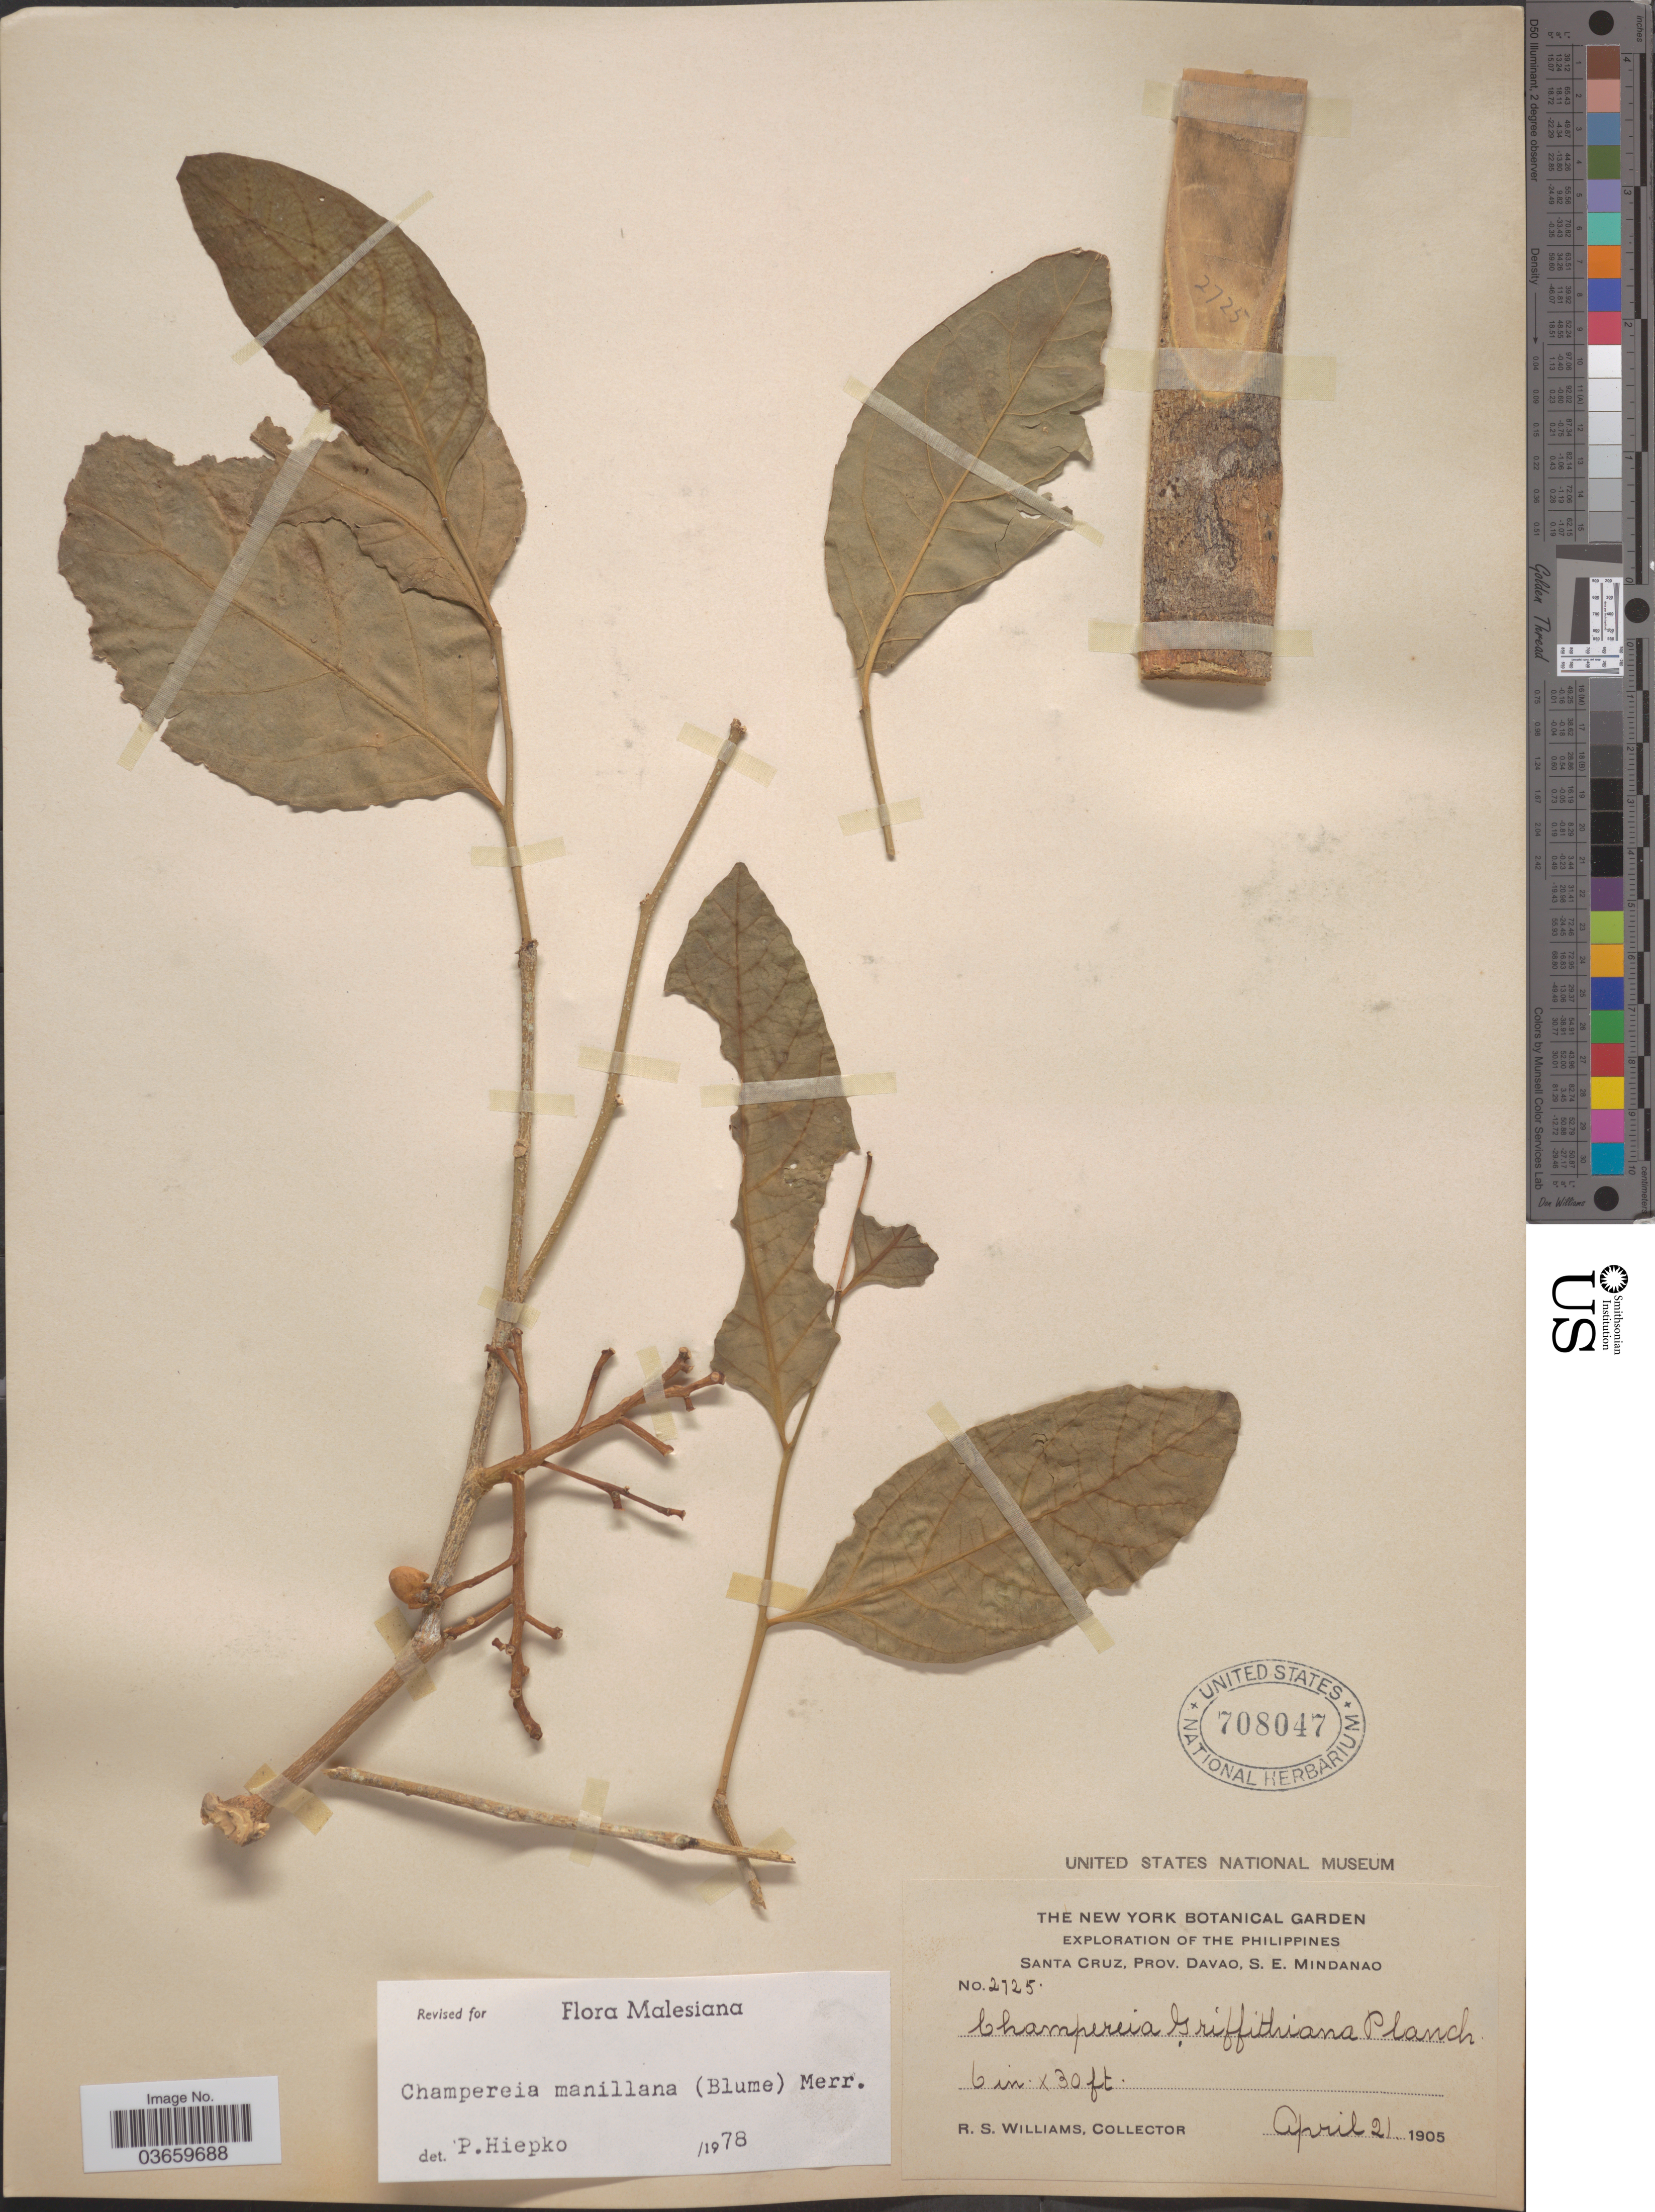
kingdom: Plantae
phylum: Tracheophyta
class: Magnoliopsida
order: Santalales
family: Opiliaceae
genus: Champereia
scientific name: Champereia manillana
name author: (Blume) Merr.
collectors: R. S. Williams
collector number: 2725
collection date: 1905-04-21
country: Philippines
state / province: Davao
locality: Santa Cruz, S. E. Mindanao.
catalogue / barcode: US 708047